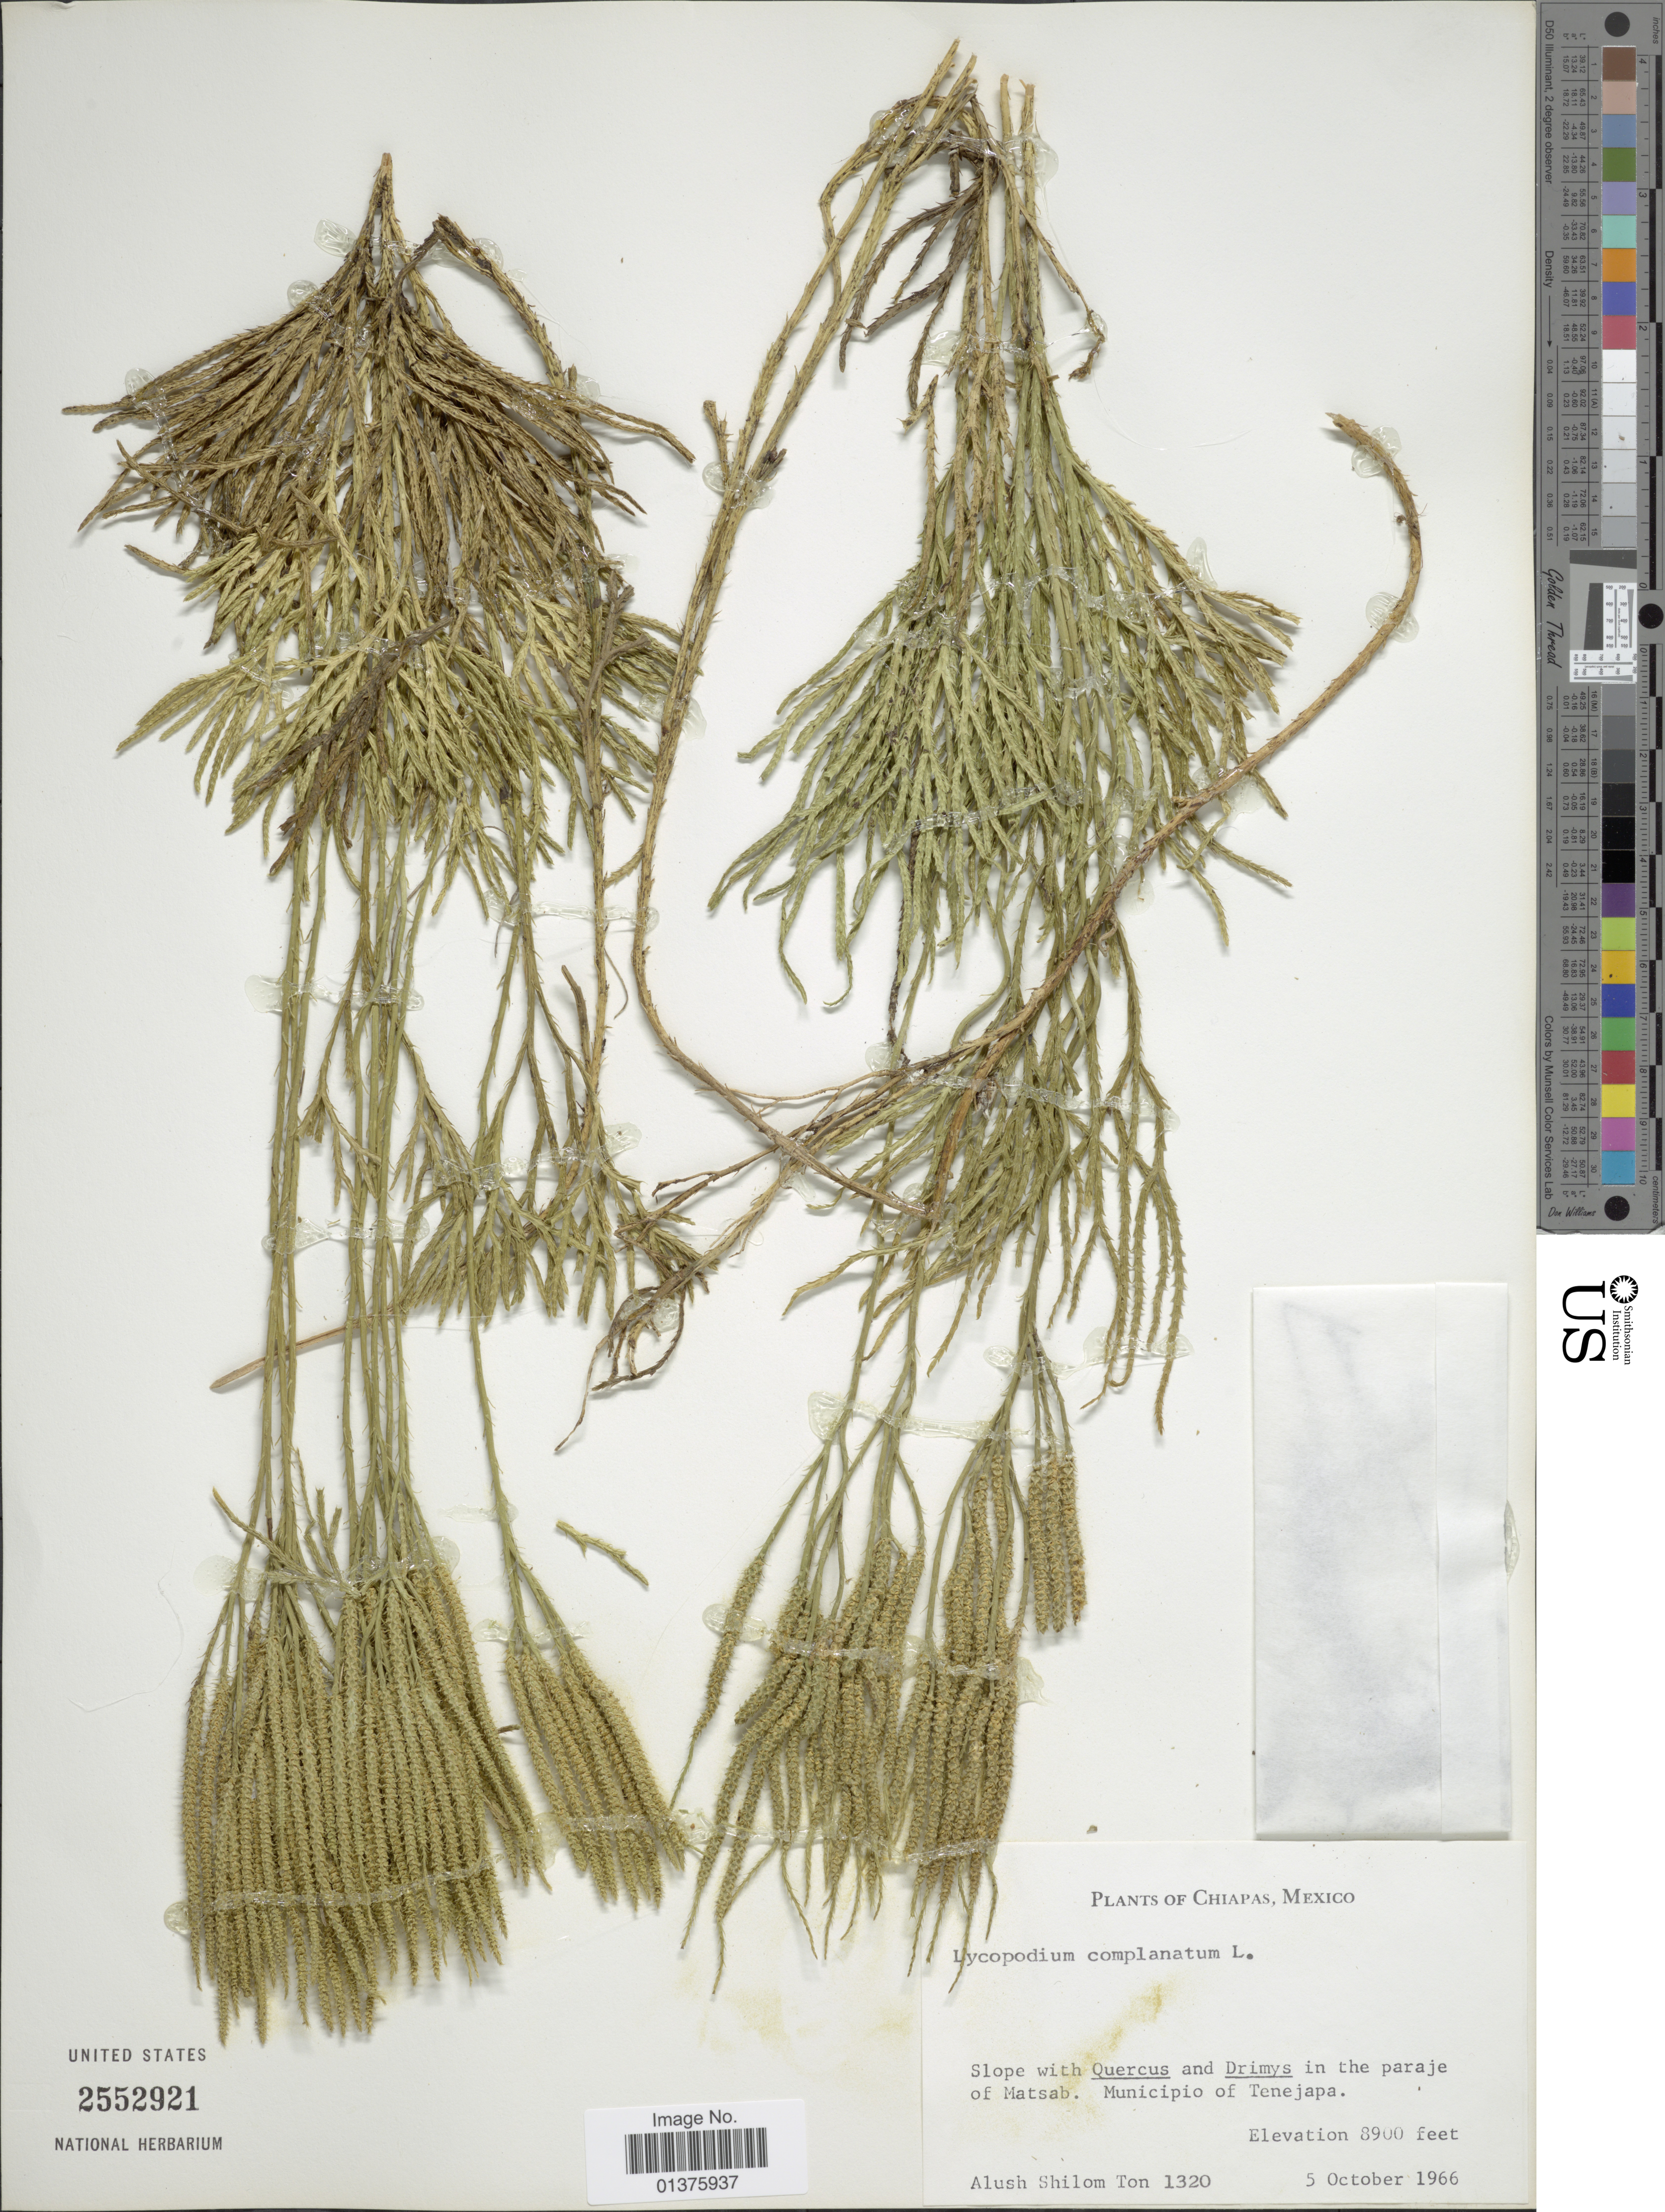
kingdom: Plantae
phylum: Tracheophyta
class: Lycopodiopsida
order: Lycopodiales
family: Lycopodiaceae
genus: Diphasiastrum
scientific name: Diphasiastrum thyoides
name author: (Humb. & Bonpl. ex Willd.) Holub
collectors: A. S. Ton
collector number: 1320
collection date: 1966-10-05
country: Mexico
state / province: Chiapas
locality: Slope in the paraje of Matsab of Tenejapa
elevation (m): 2713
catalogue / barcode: US 2552921